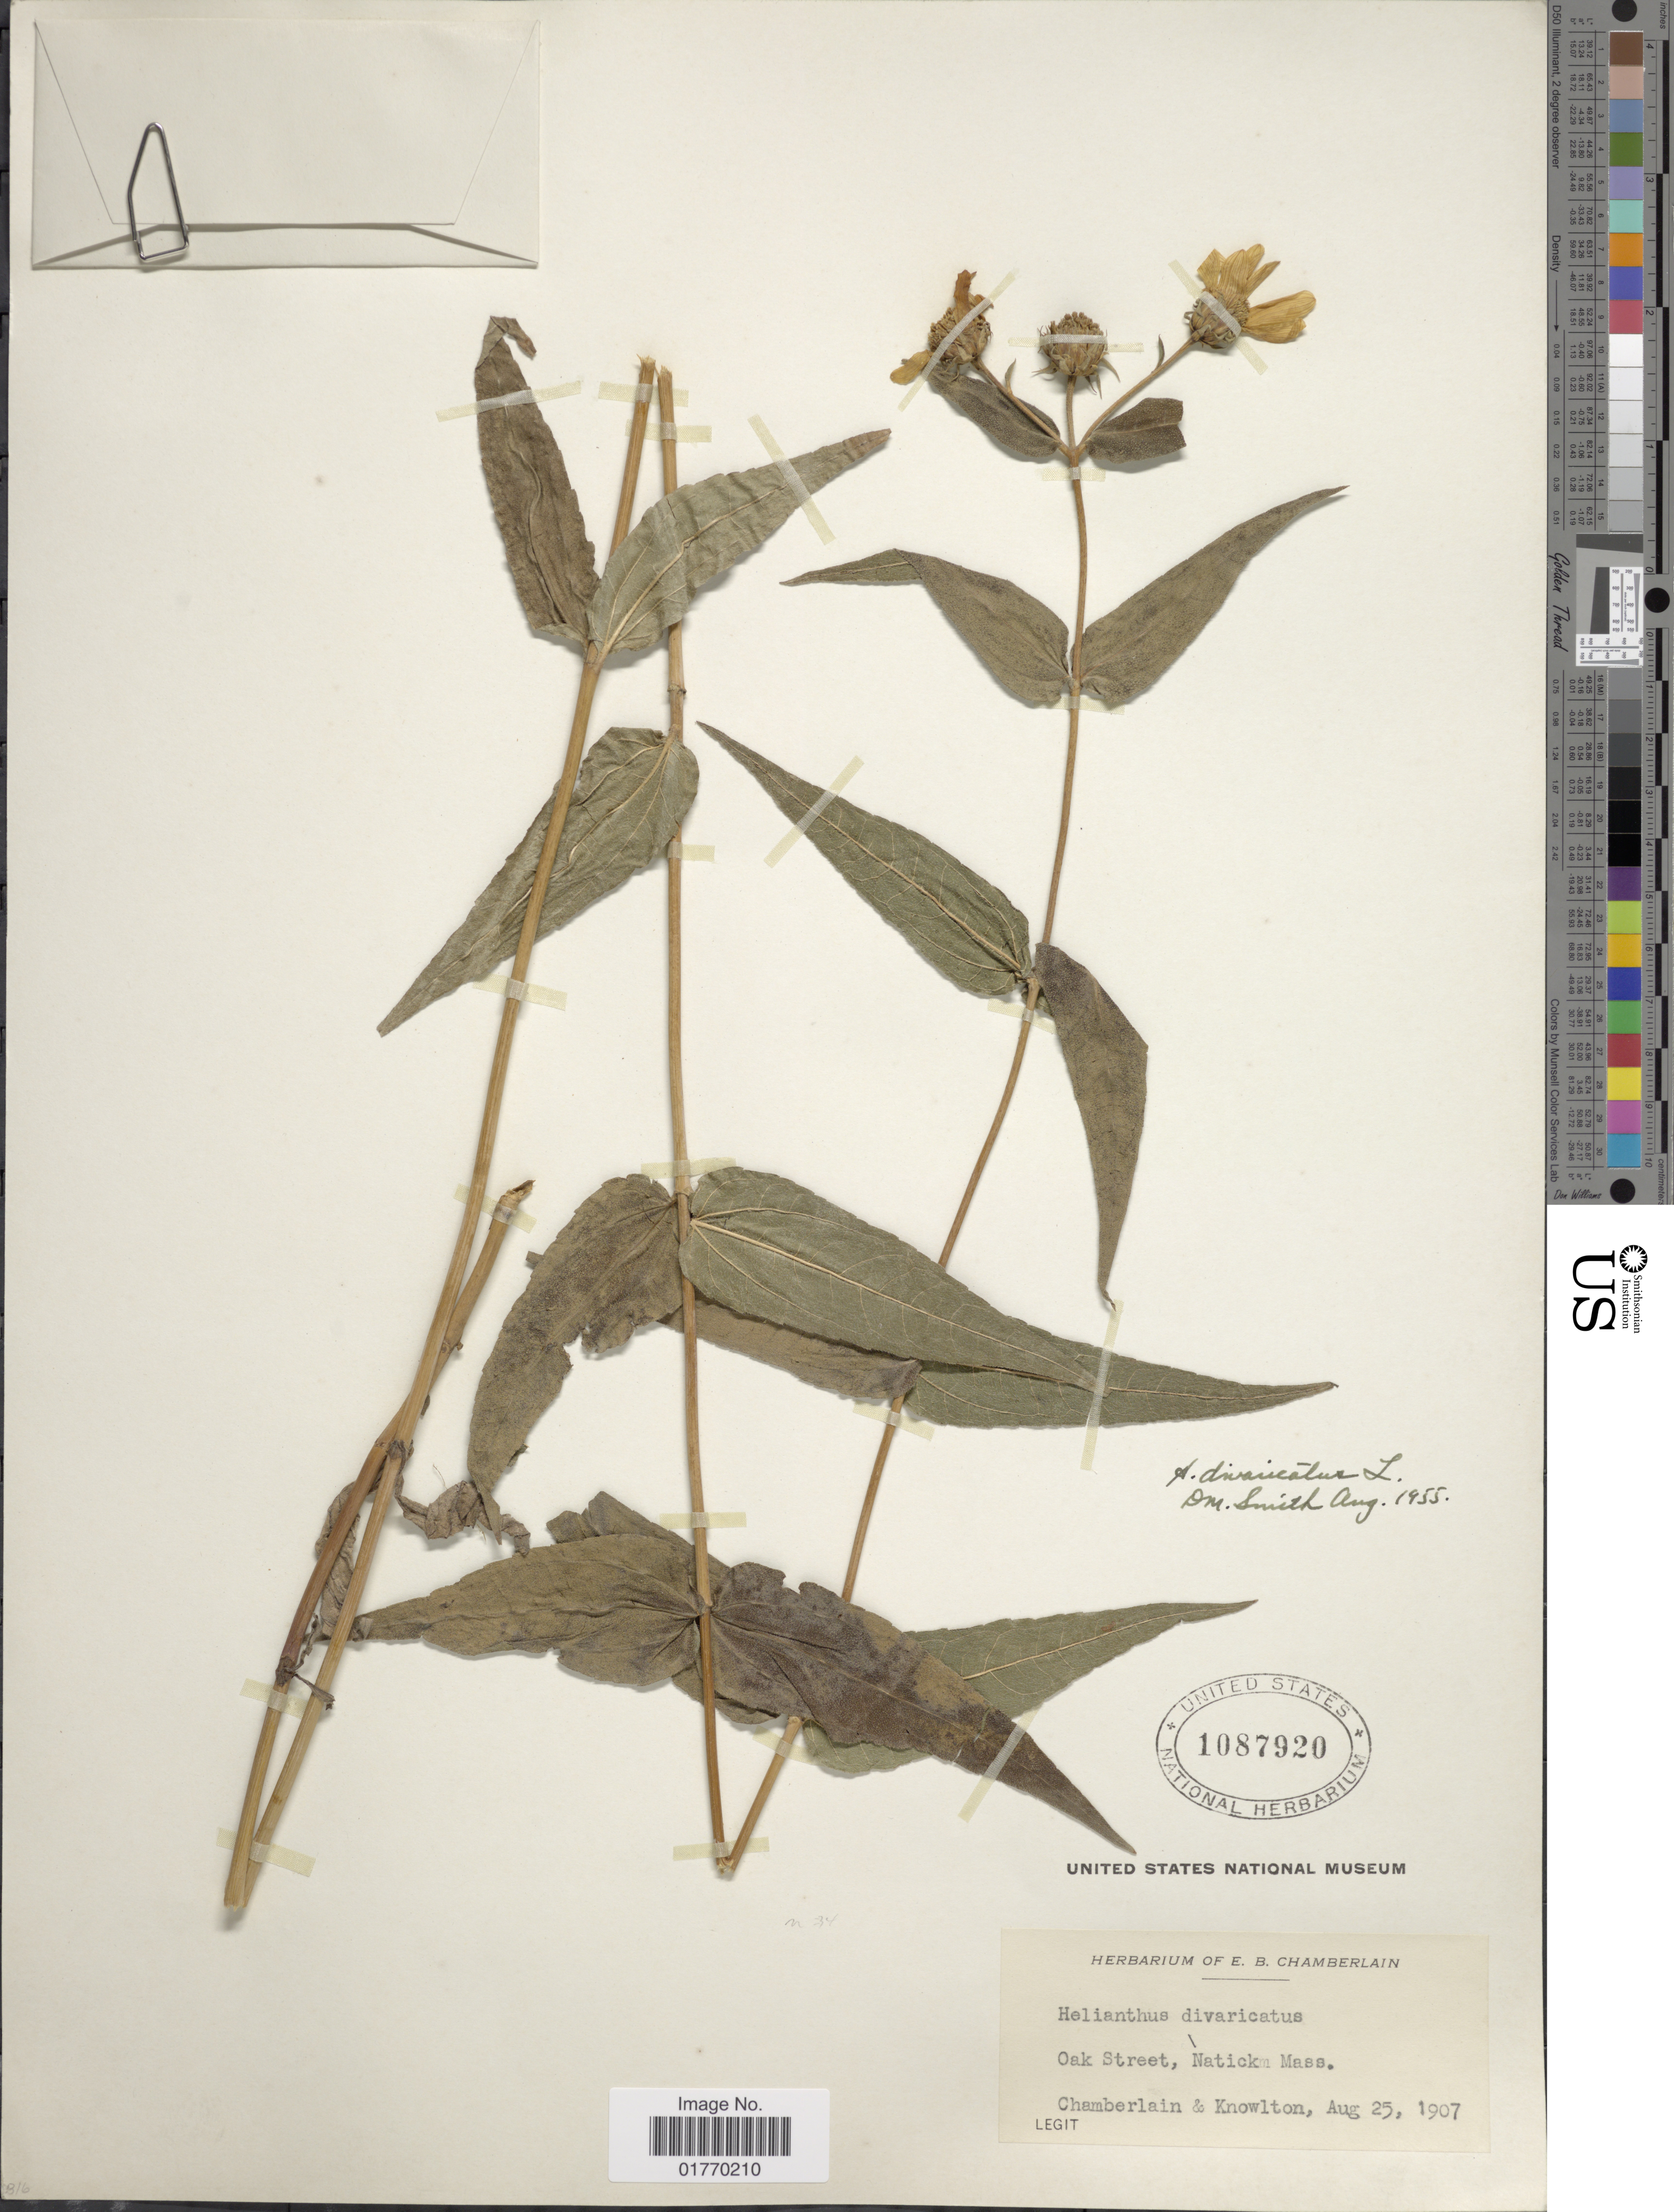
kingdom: Plantae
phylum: Tracheophyta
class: Magnoliopsida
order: Asterales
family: Asteraceae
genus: Helianthus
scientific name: Helianthus divaricatus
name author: L.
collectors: E. Chamberlain & -. Knowlton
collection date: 1907-08-25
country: United States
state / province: Massachusetts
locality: Oak Street, Natick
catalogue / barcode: US 1087920